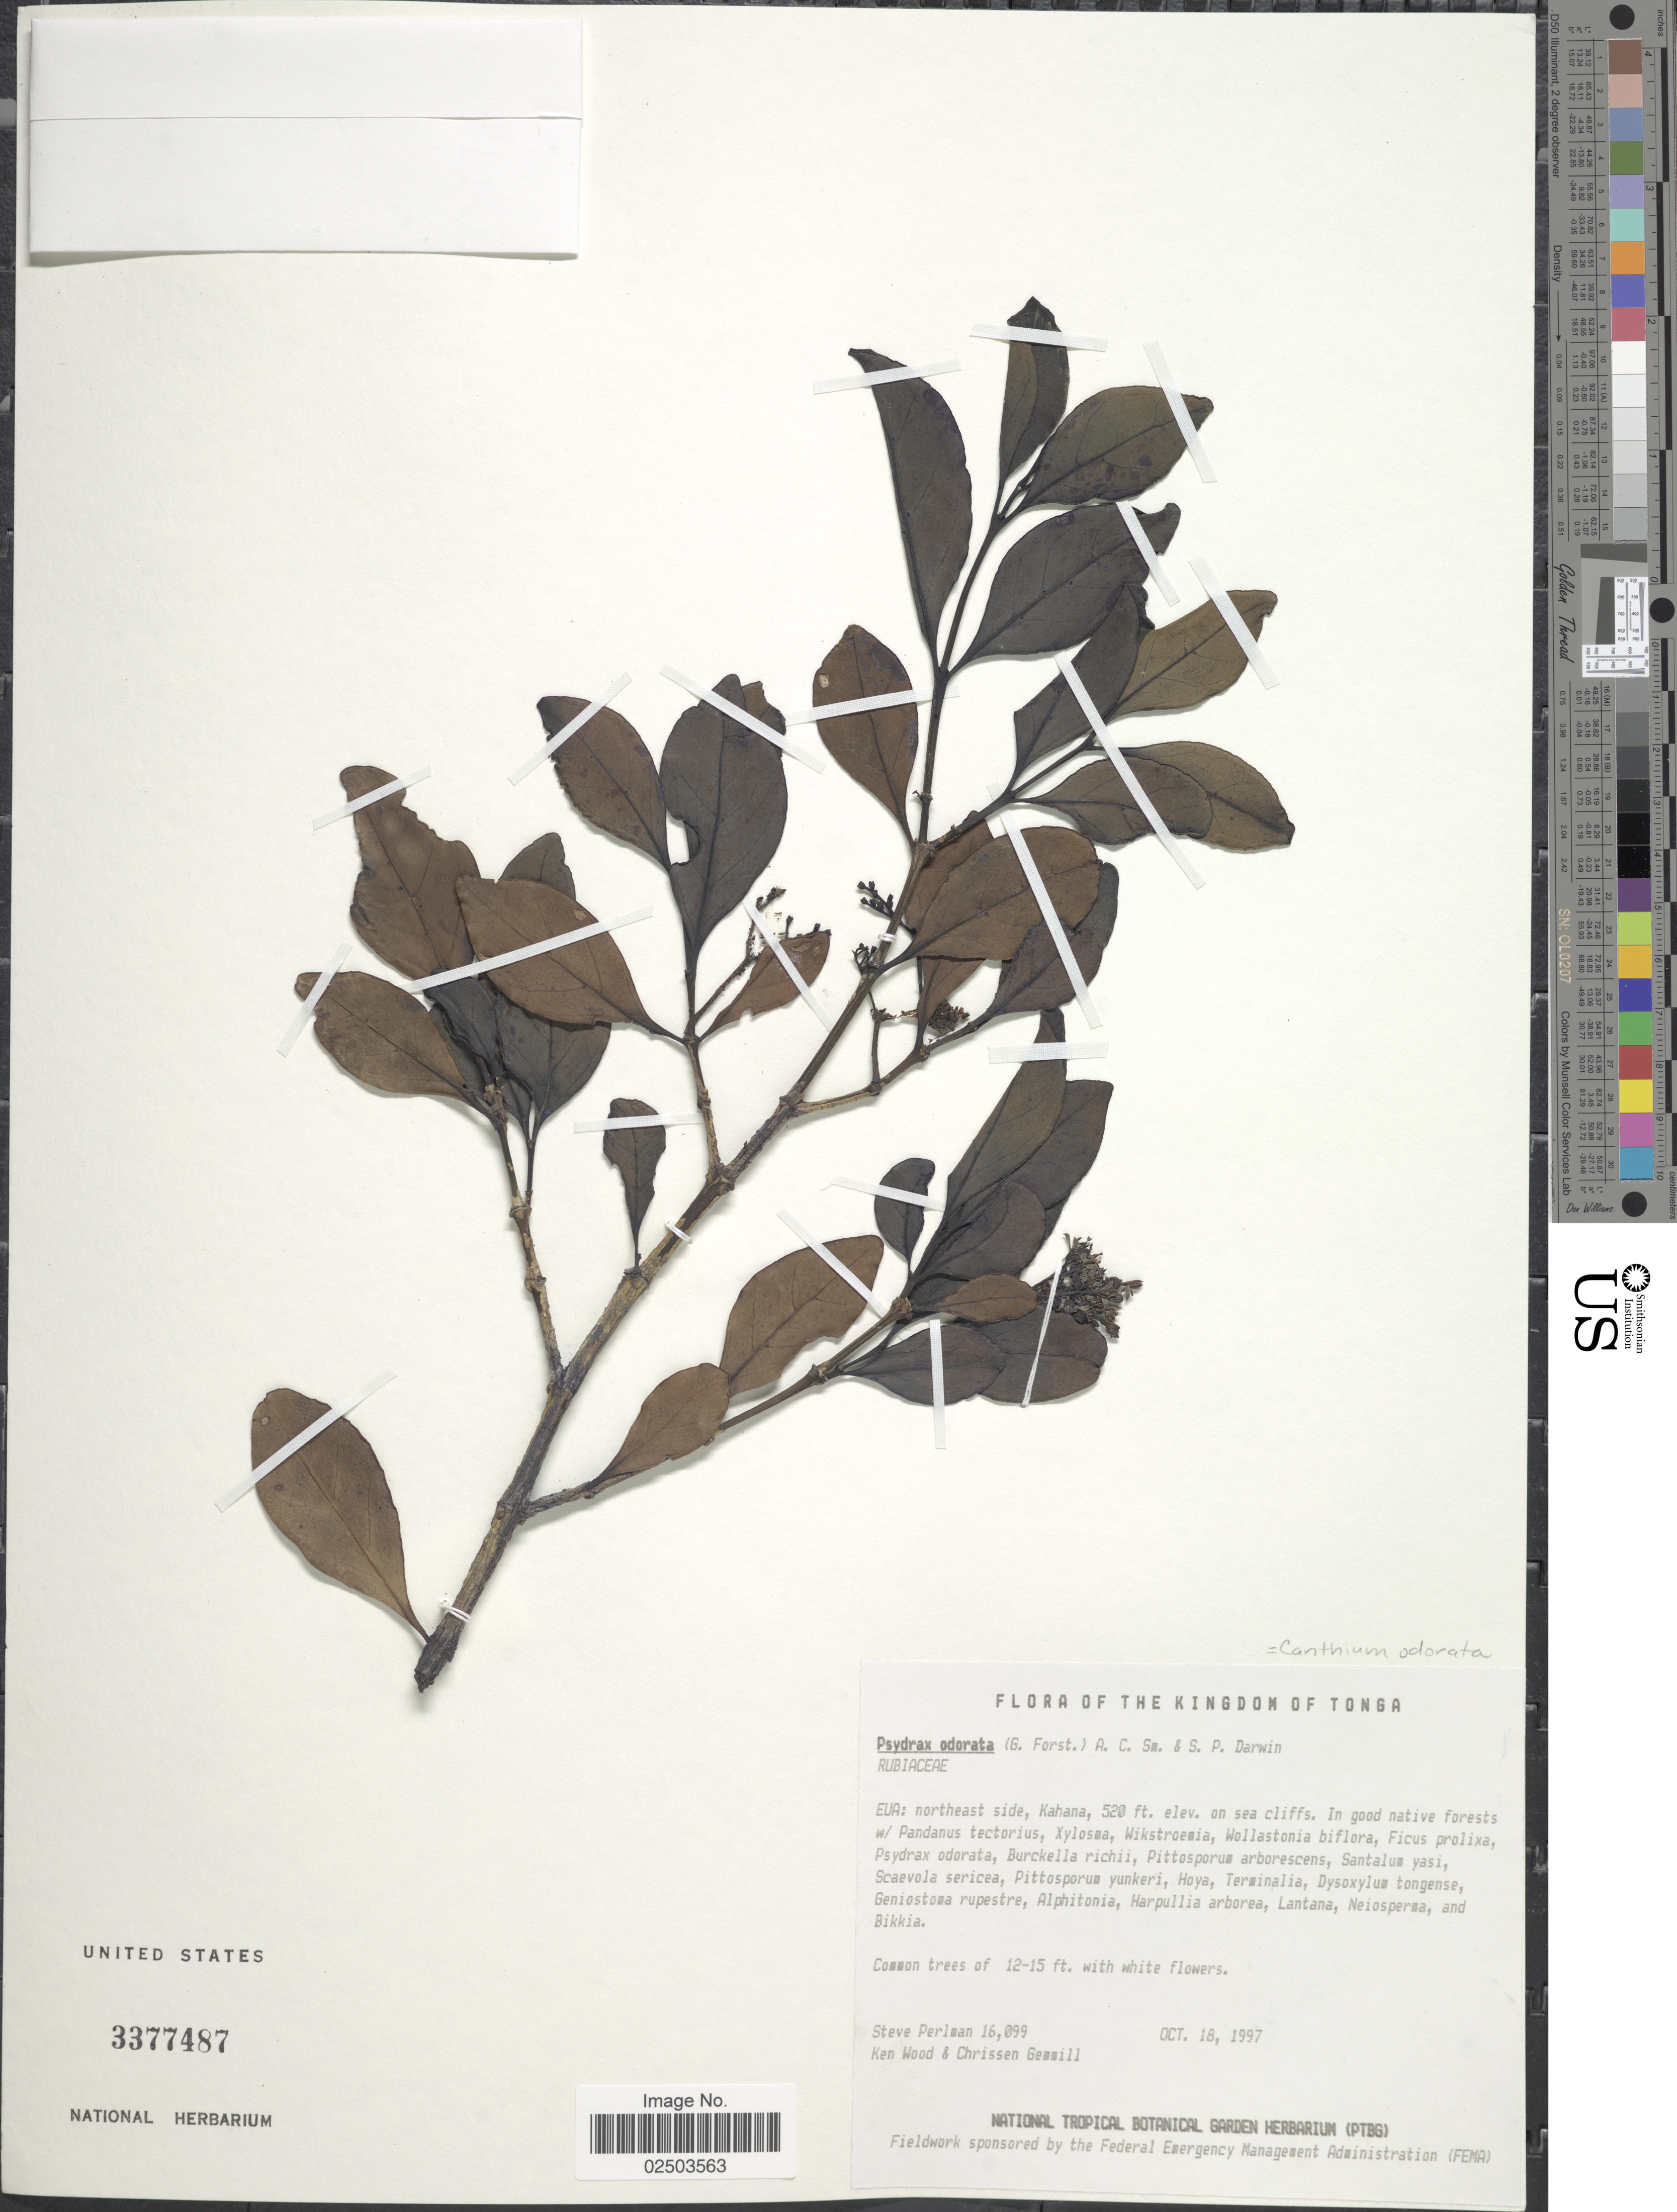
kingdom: Plantae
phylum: Tracheophyta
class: Magnoliopsida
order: Gentianales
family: Rubiaceae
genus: Psydrax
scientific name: Psydrax odorata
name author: (G. Forst.) A.C. Sm. & S.P. Darwin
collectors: S. Perlman, K. R. Wood & C. Gemmill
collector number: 16099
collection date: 1997-10-18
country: Tonga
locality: Kingdom of Tonga. Eua: northeast side, Kahana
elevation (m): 158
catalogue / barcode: US 3377487